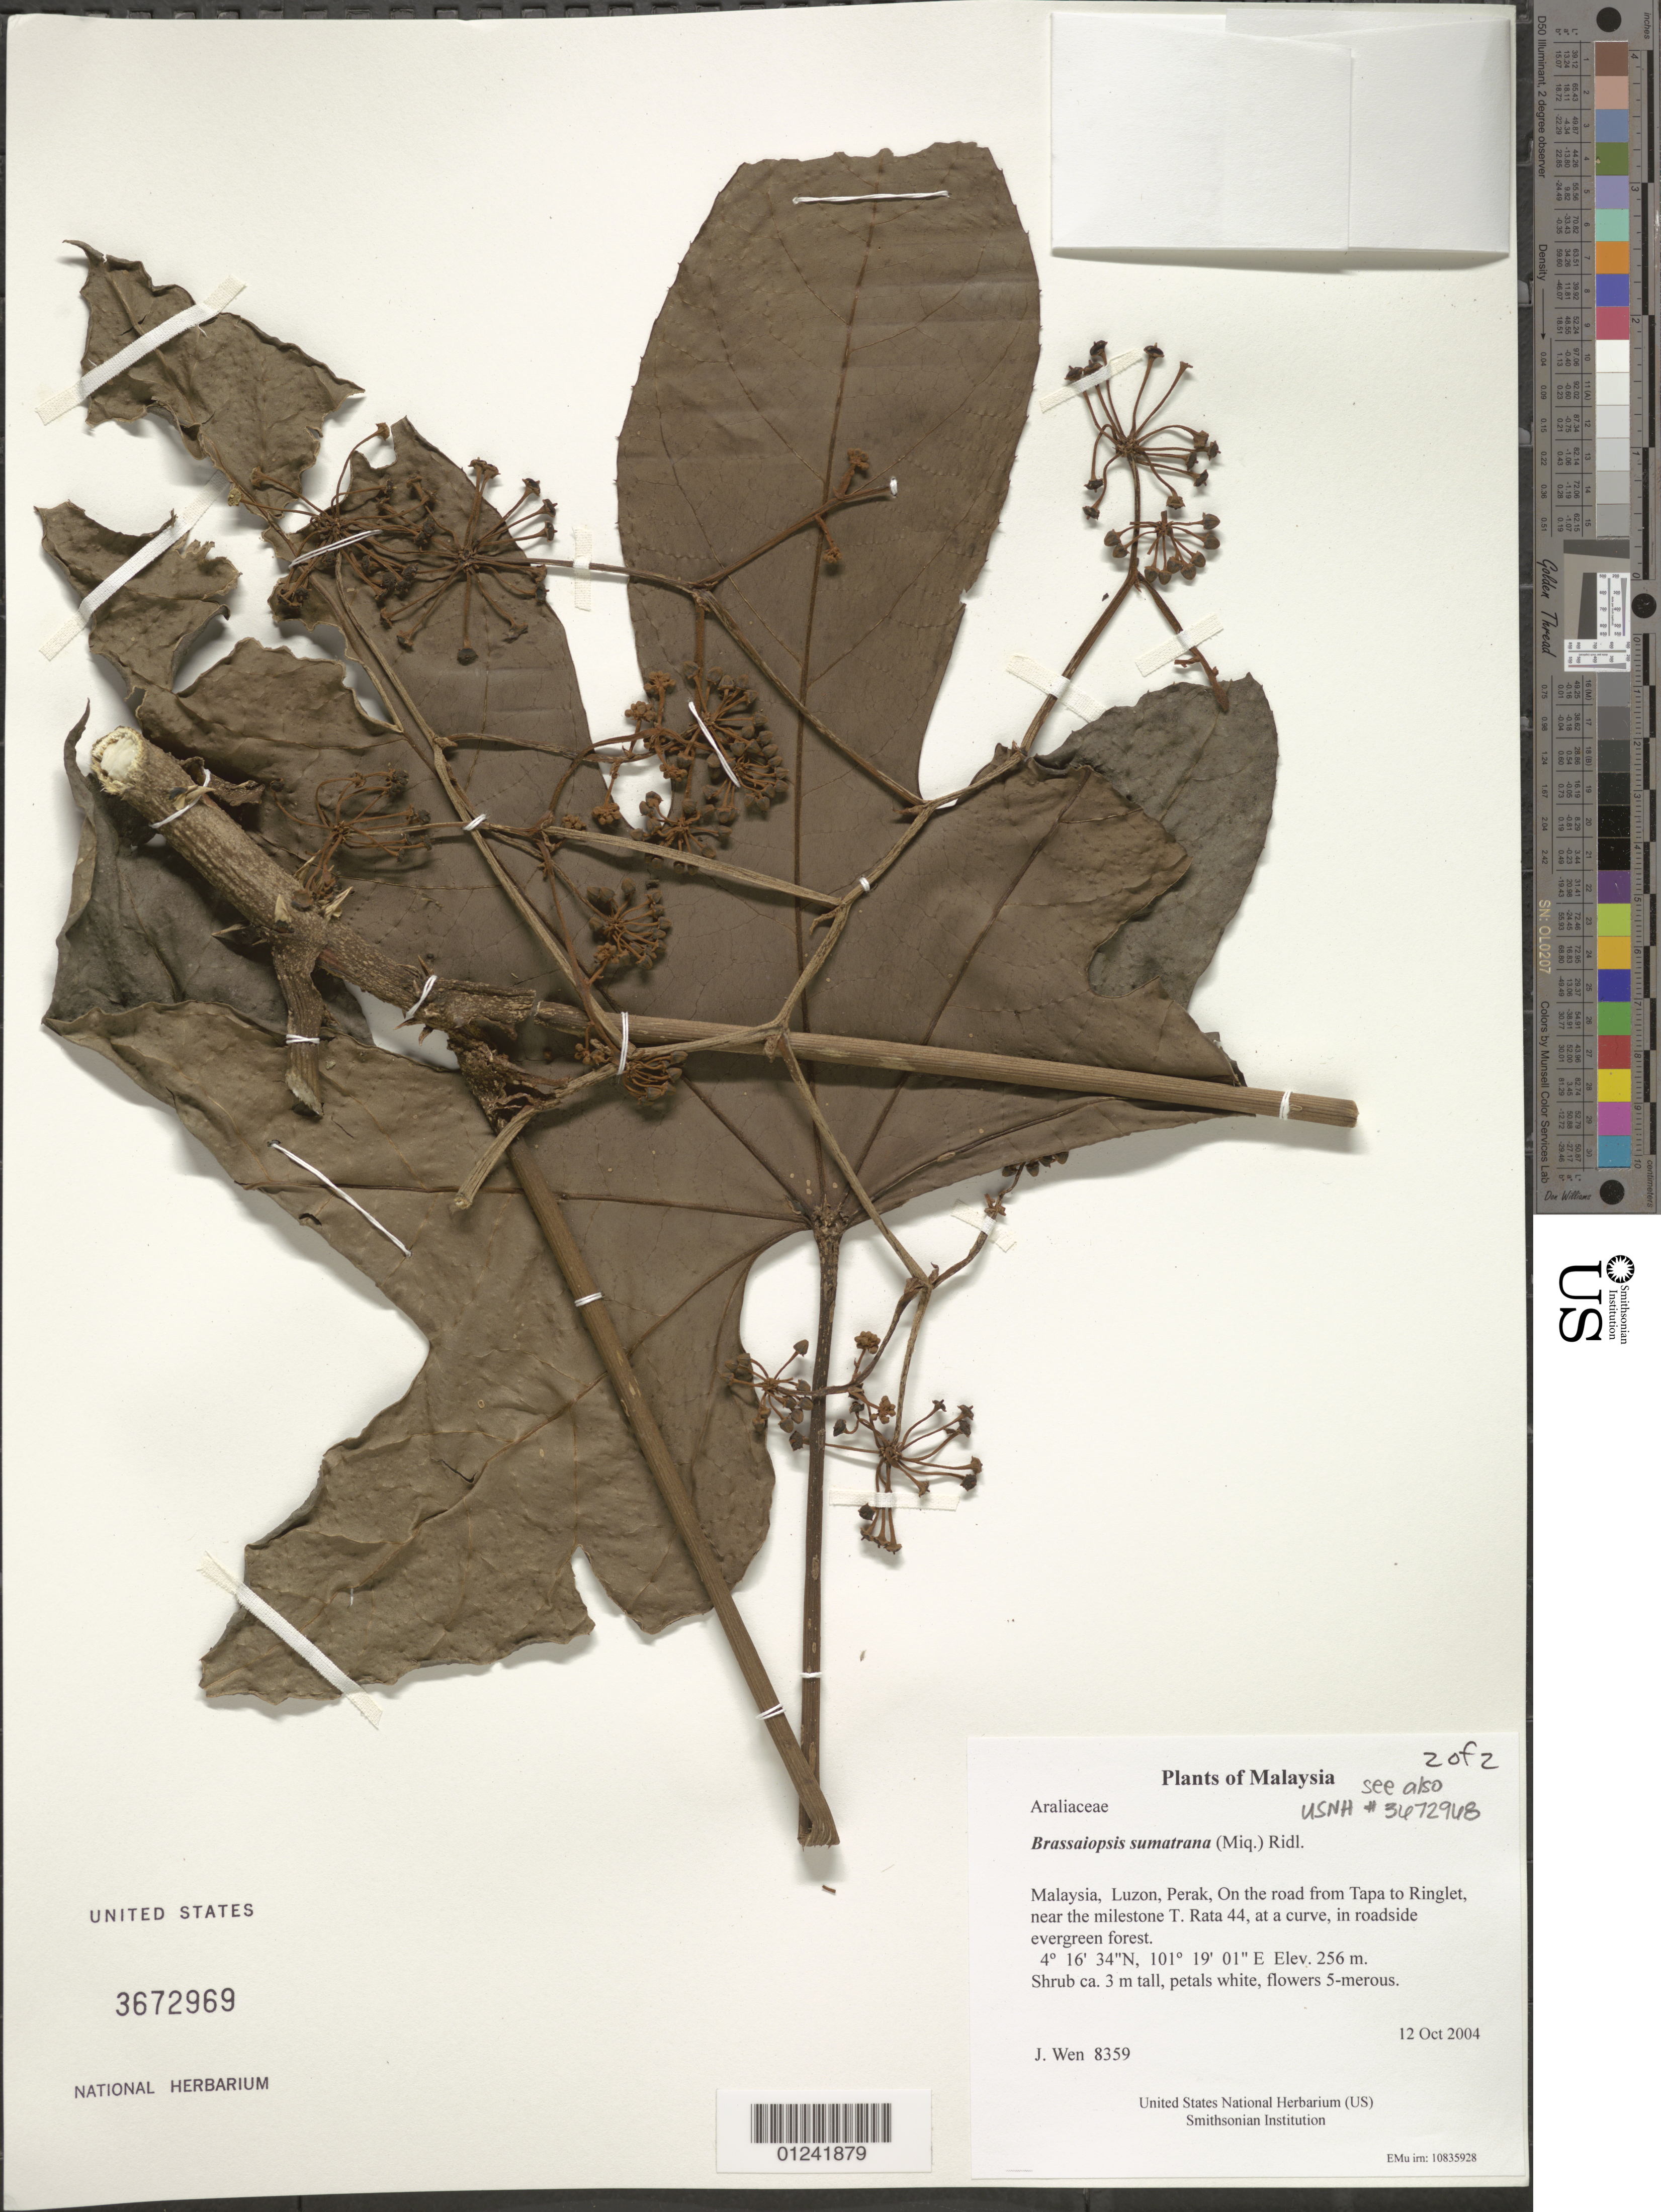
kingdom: Plantae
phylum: Tracheophyta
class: Magnoliopsida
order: Apiales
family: Araliaceae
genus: Brassaiopsis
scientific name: Brassaiopsis sumatrana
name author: (Miq.) Ridl.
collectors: J. Wen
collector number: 8359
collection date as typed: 12 Oct 2004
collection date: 2004-10-12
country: Malaysia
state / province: Perak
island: Luzon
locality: On the road from Tapa to Ringlet, near the milestone T. Rata 44, at a curve, in roadside evergreen forest.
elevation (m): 256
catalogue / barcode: US 3672969